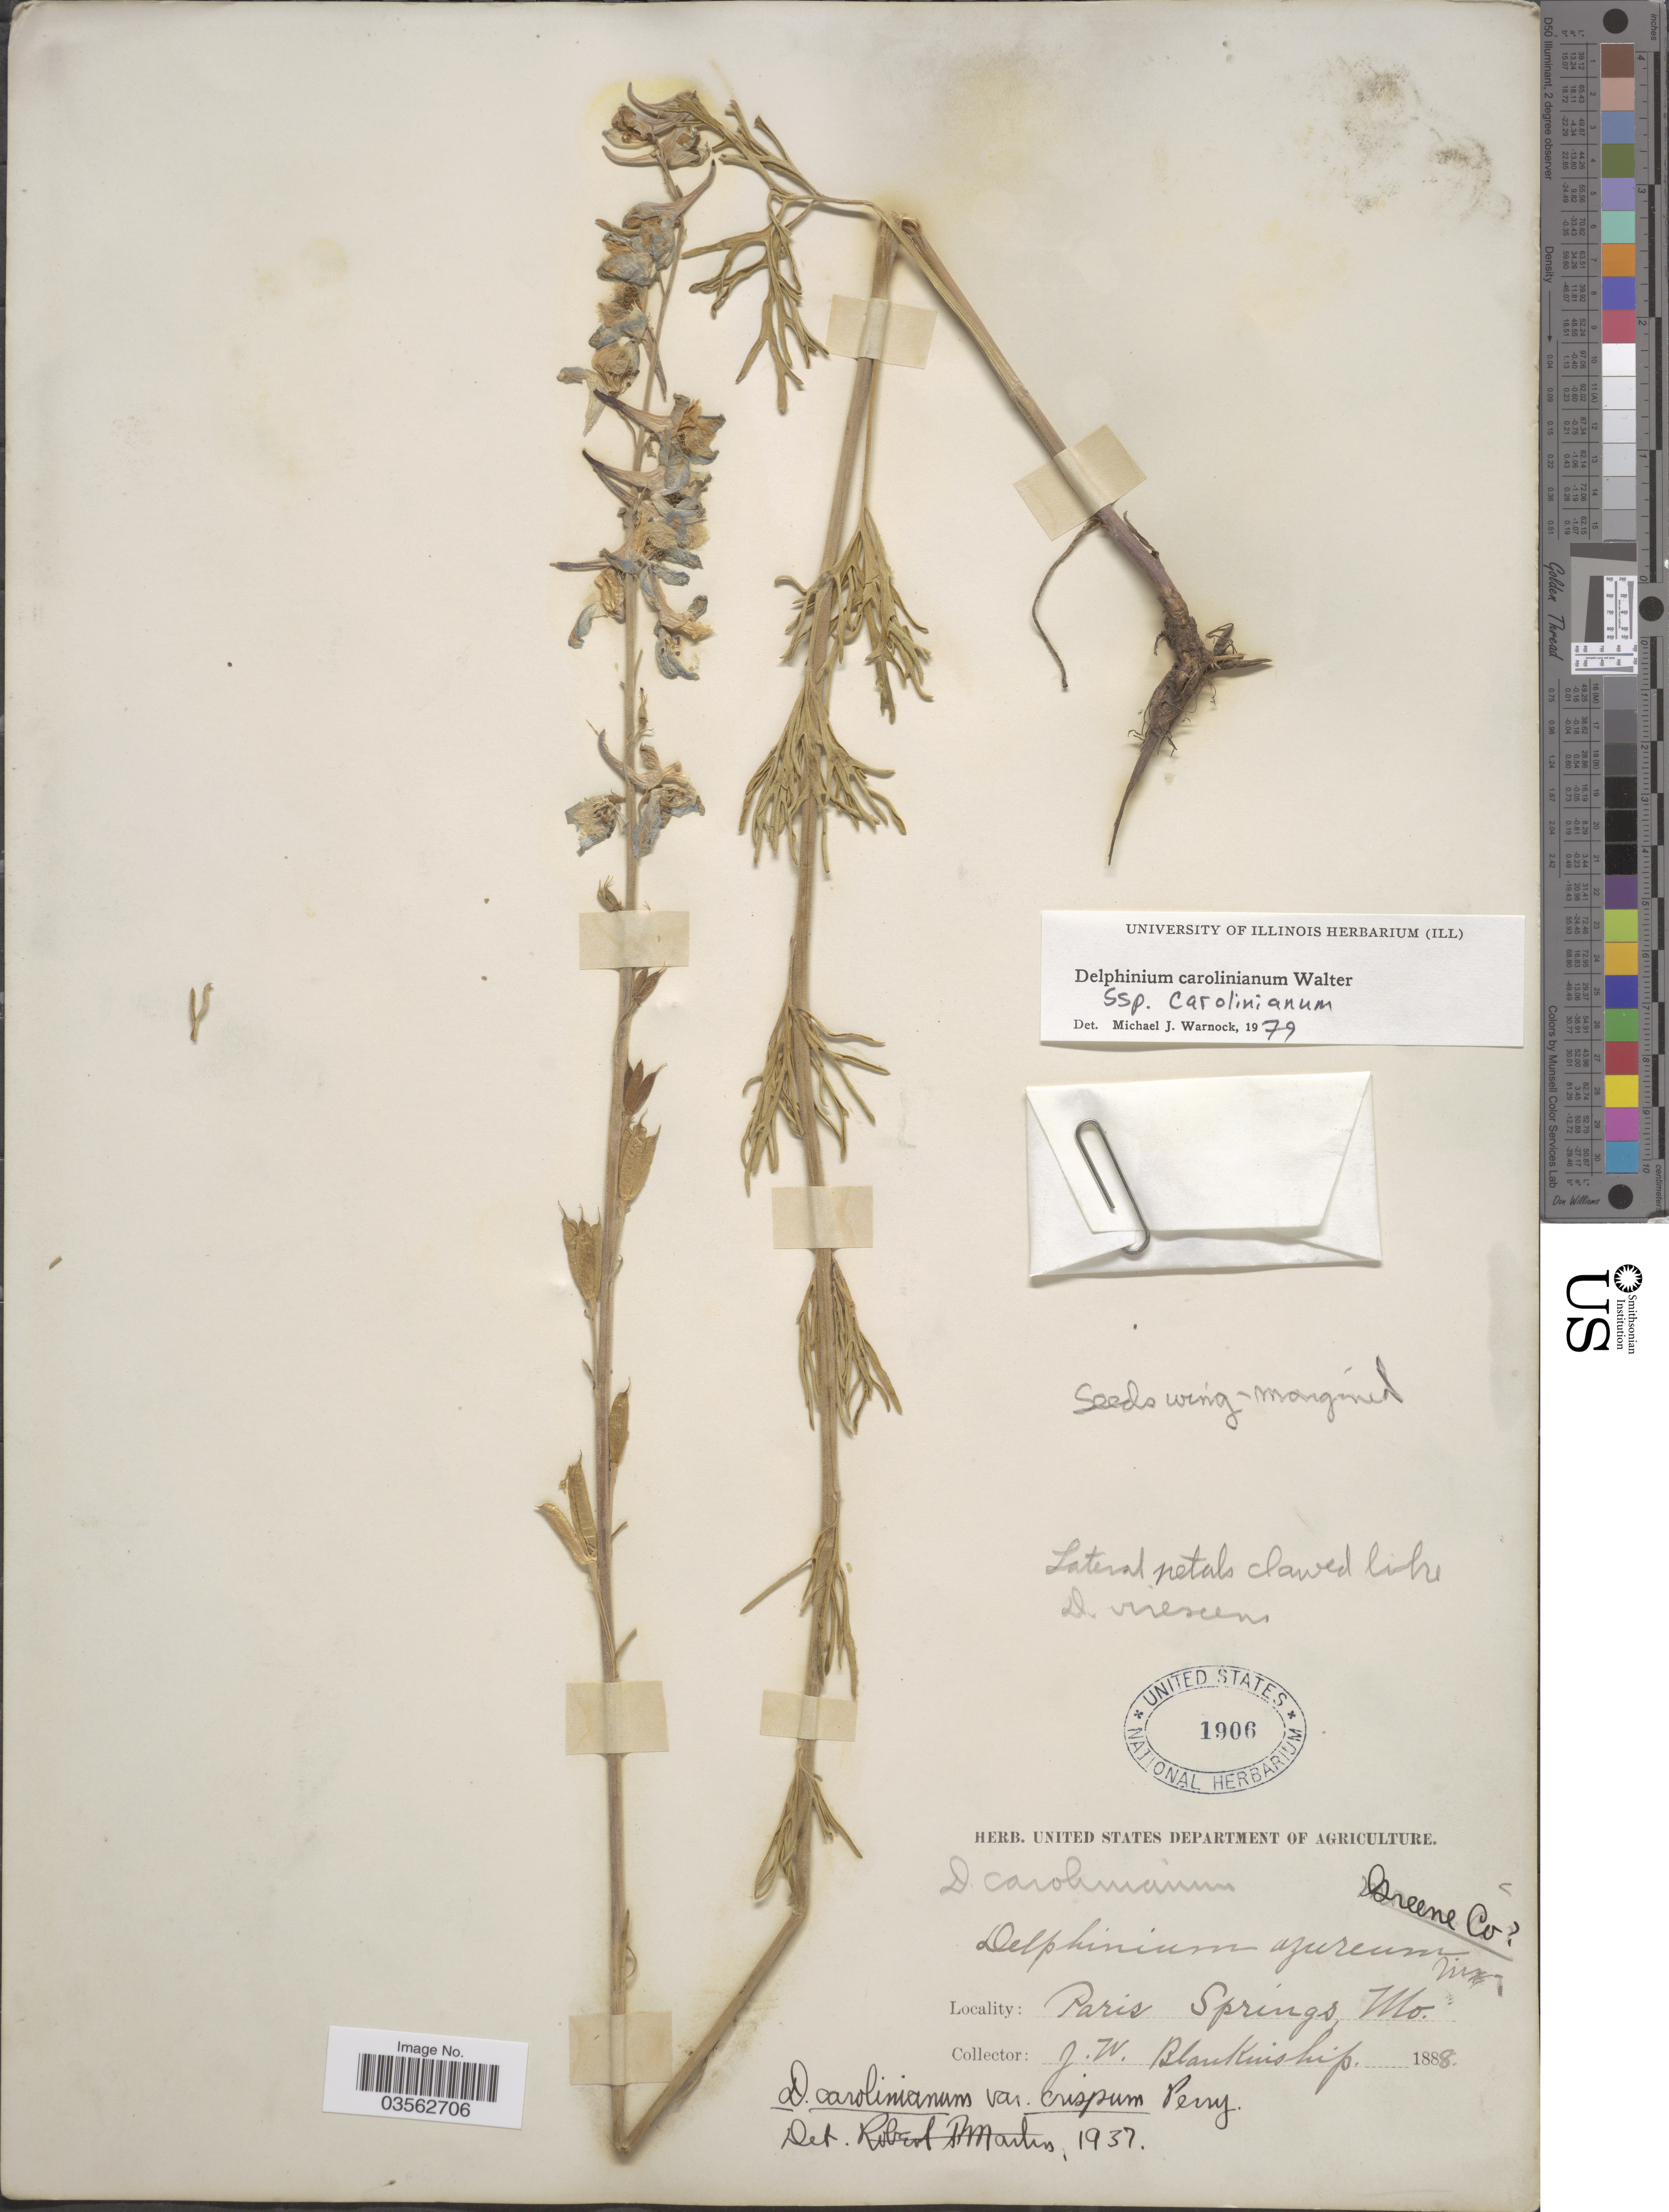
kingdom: Plantae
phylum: Tracheophyta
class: Magnoliopsida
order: Ranunculales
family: Ranunculaceae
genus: Delphinium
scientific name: Delphinium carolinianum subsp. carolinianum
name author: Walter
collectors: J. W. Blankinship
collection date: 1888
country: United States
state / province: Missouri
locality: Greene Co. Paris Springs.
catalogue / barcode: US 1906